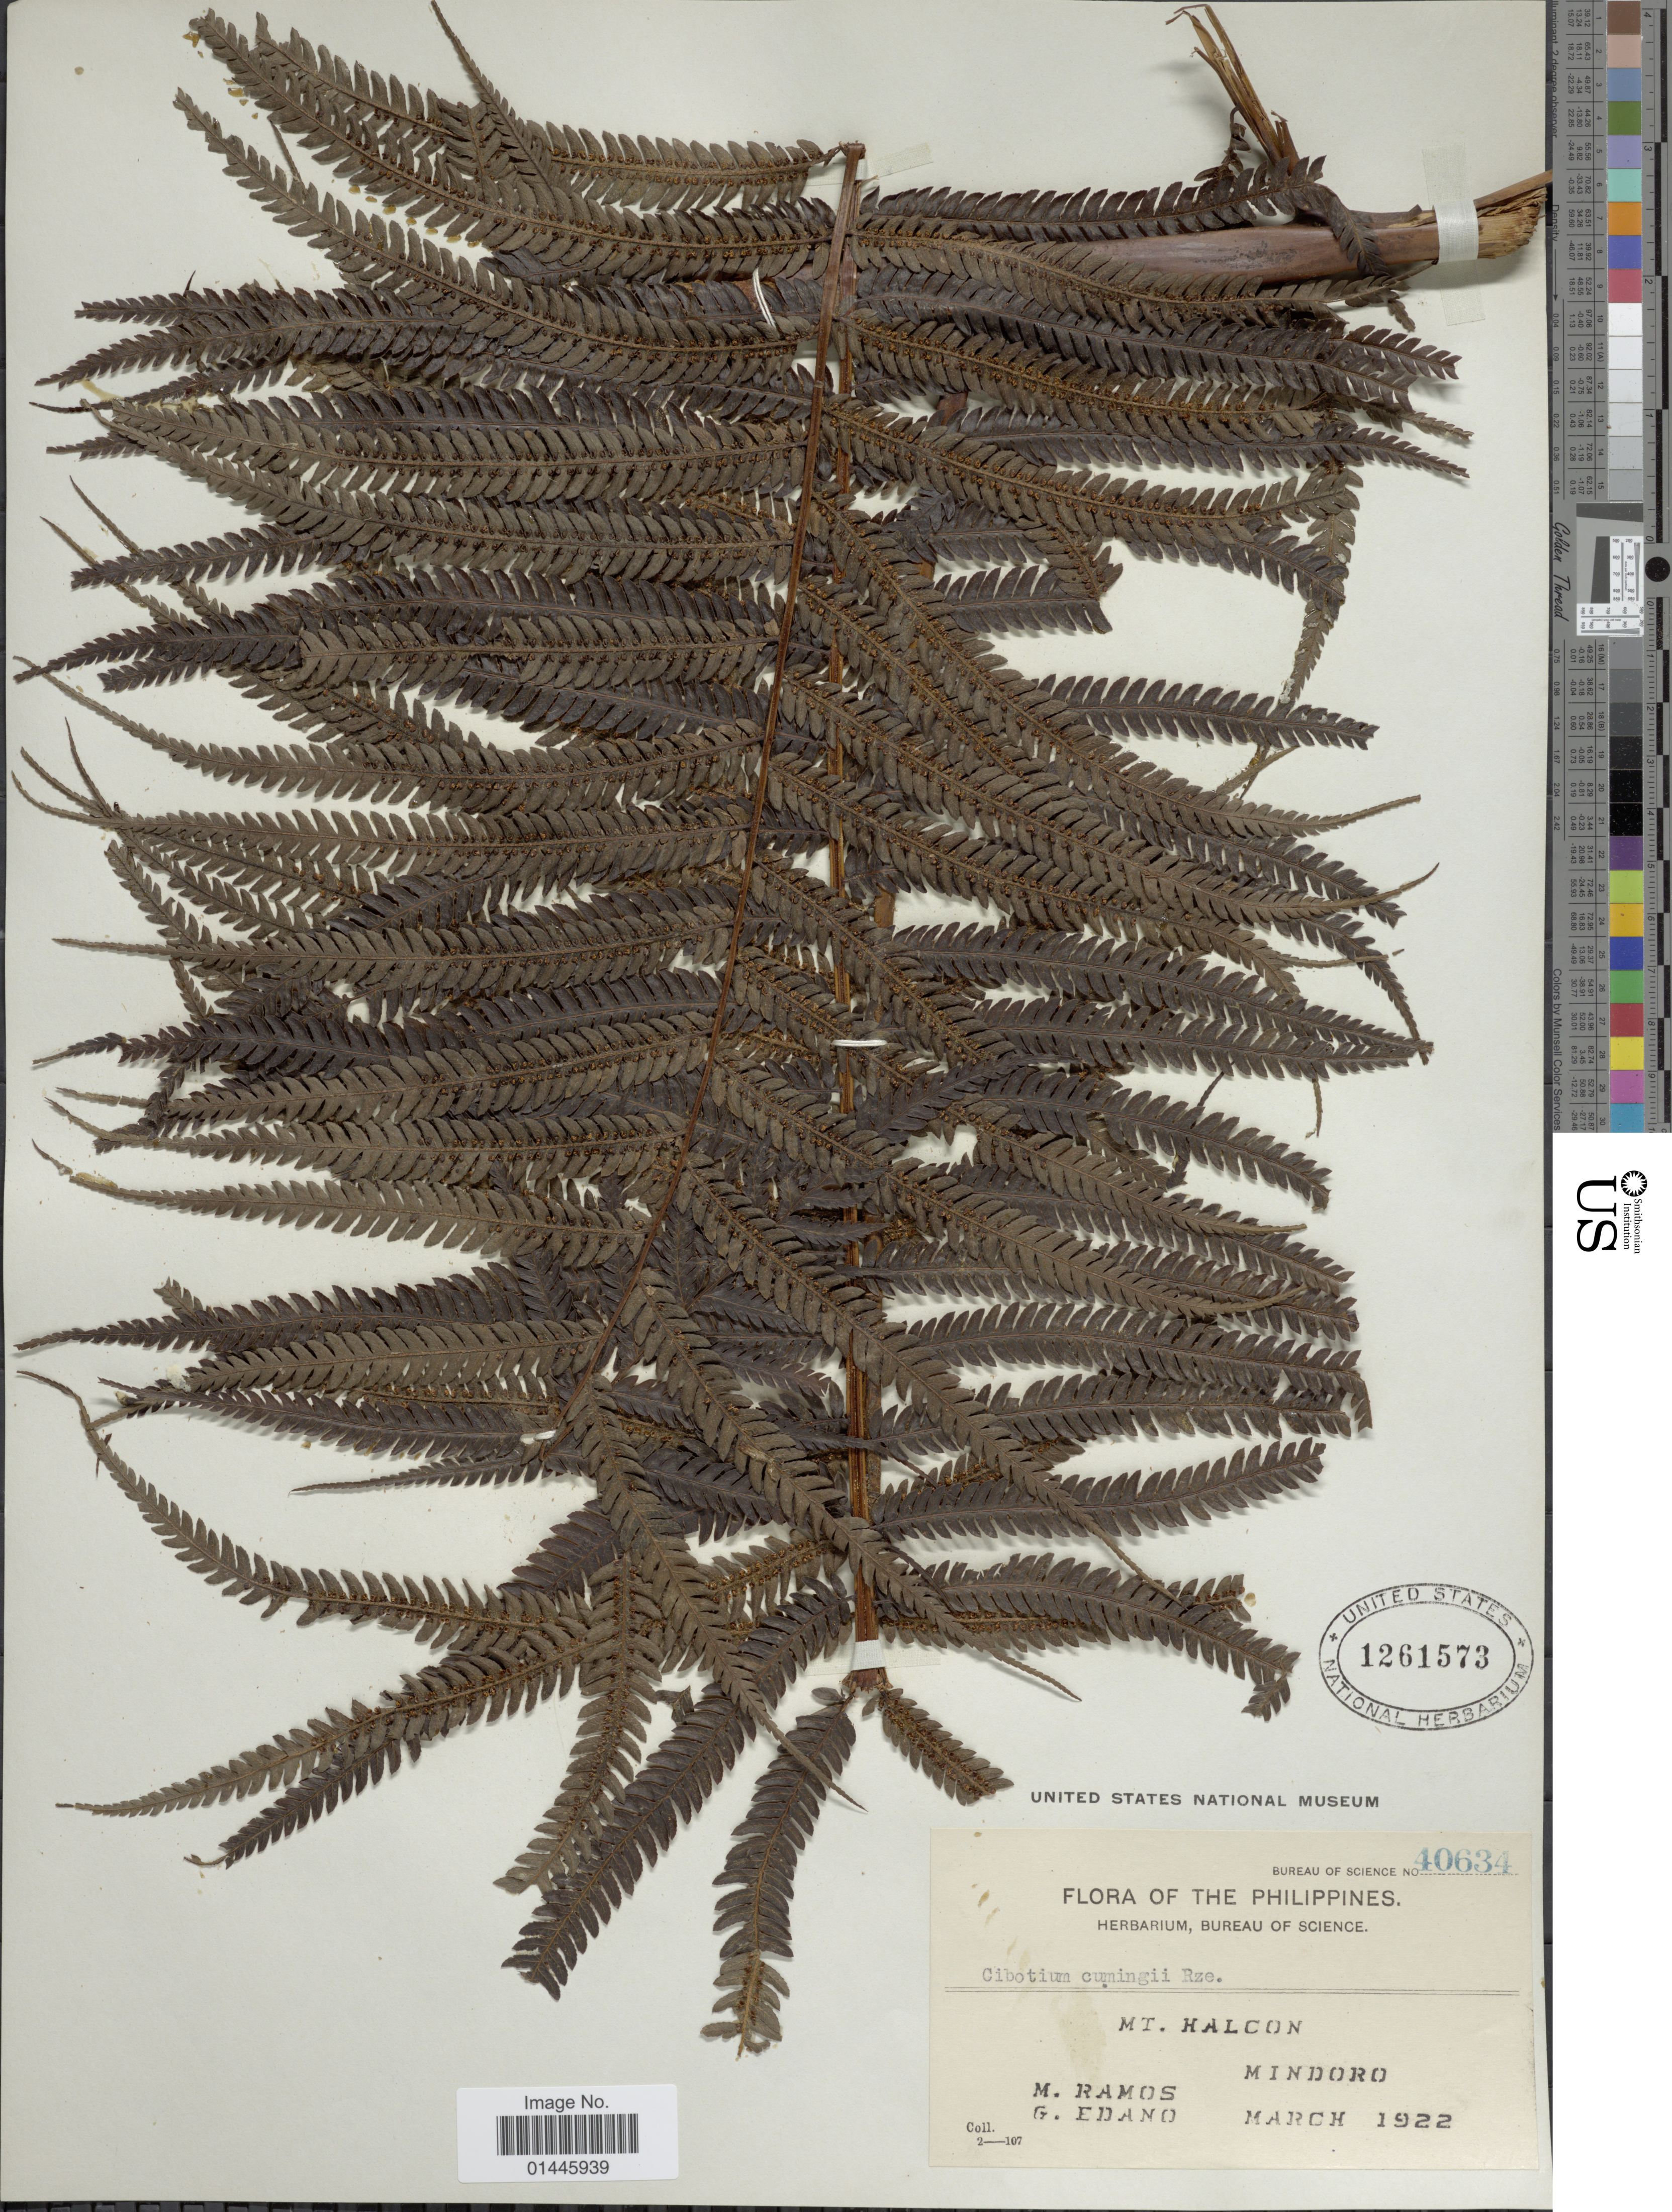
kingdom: Plantae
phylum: Tracheophyta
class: Polypodiopsida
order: Cyatheales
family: Cibotiaceae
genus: Cibotium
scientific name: Cibotium barometz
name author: (L.) J. Sm.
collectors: M. Ramos & G. Edaño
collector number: Bureau of Science 40634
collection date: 1922-03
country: Philippines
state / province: Mimaropa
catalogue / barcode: US 1261573